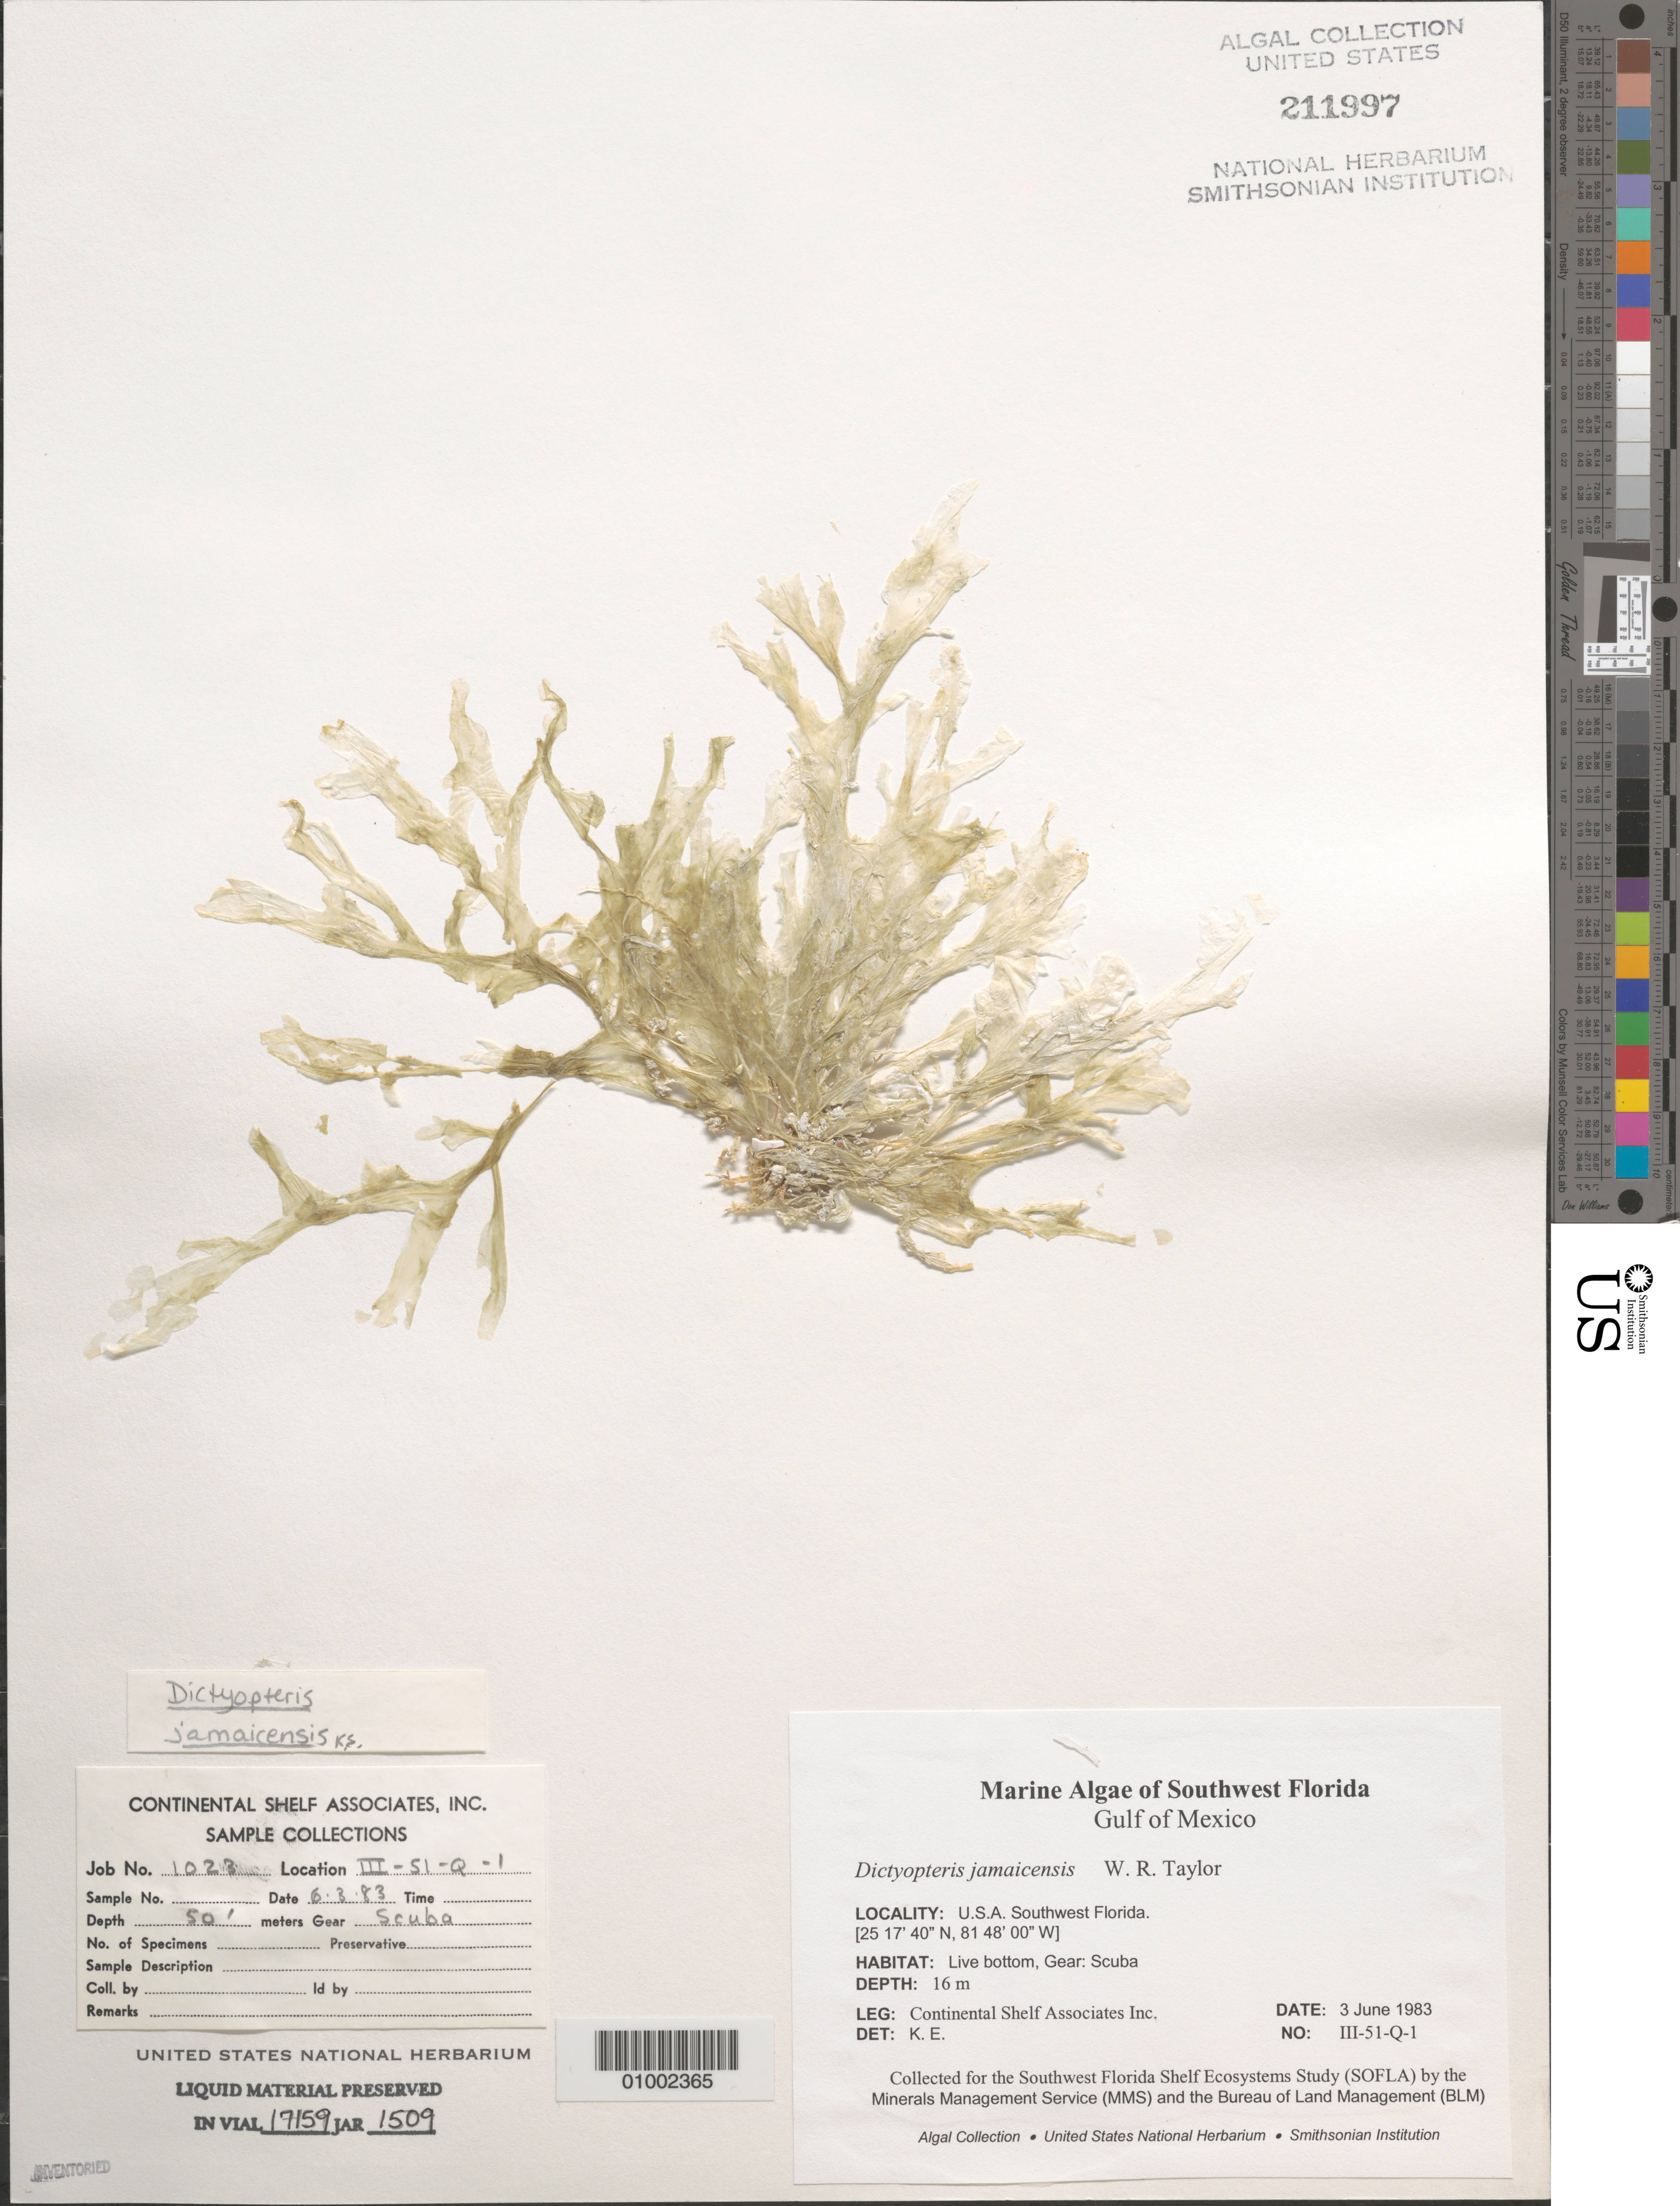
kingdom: Chromista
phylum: Ochrophyta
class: Phaeophyceae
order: Dictyotales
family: Dictyotaceae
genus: Dictyopteris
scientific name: Dictyopteris jamaicensis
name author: W.R. Taylor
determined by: E., K.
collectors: Continental Shelf Associates Inc.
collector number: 1023-III-51-Q-1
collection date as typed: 03 Jun 1983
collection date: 1983-06-03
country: United States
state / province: Florida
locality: Gulf of Mexico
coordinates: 25 17'40"N, 81 48'00"W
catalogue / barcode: US 211997